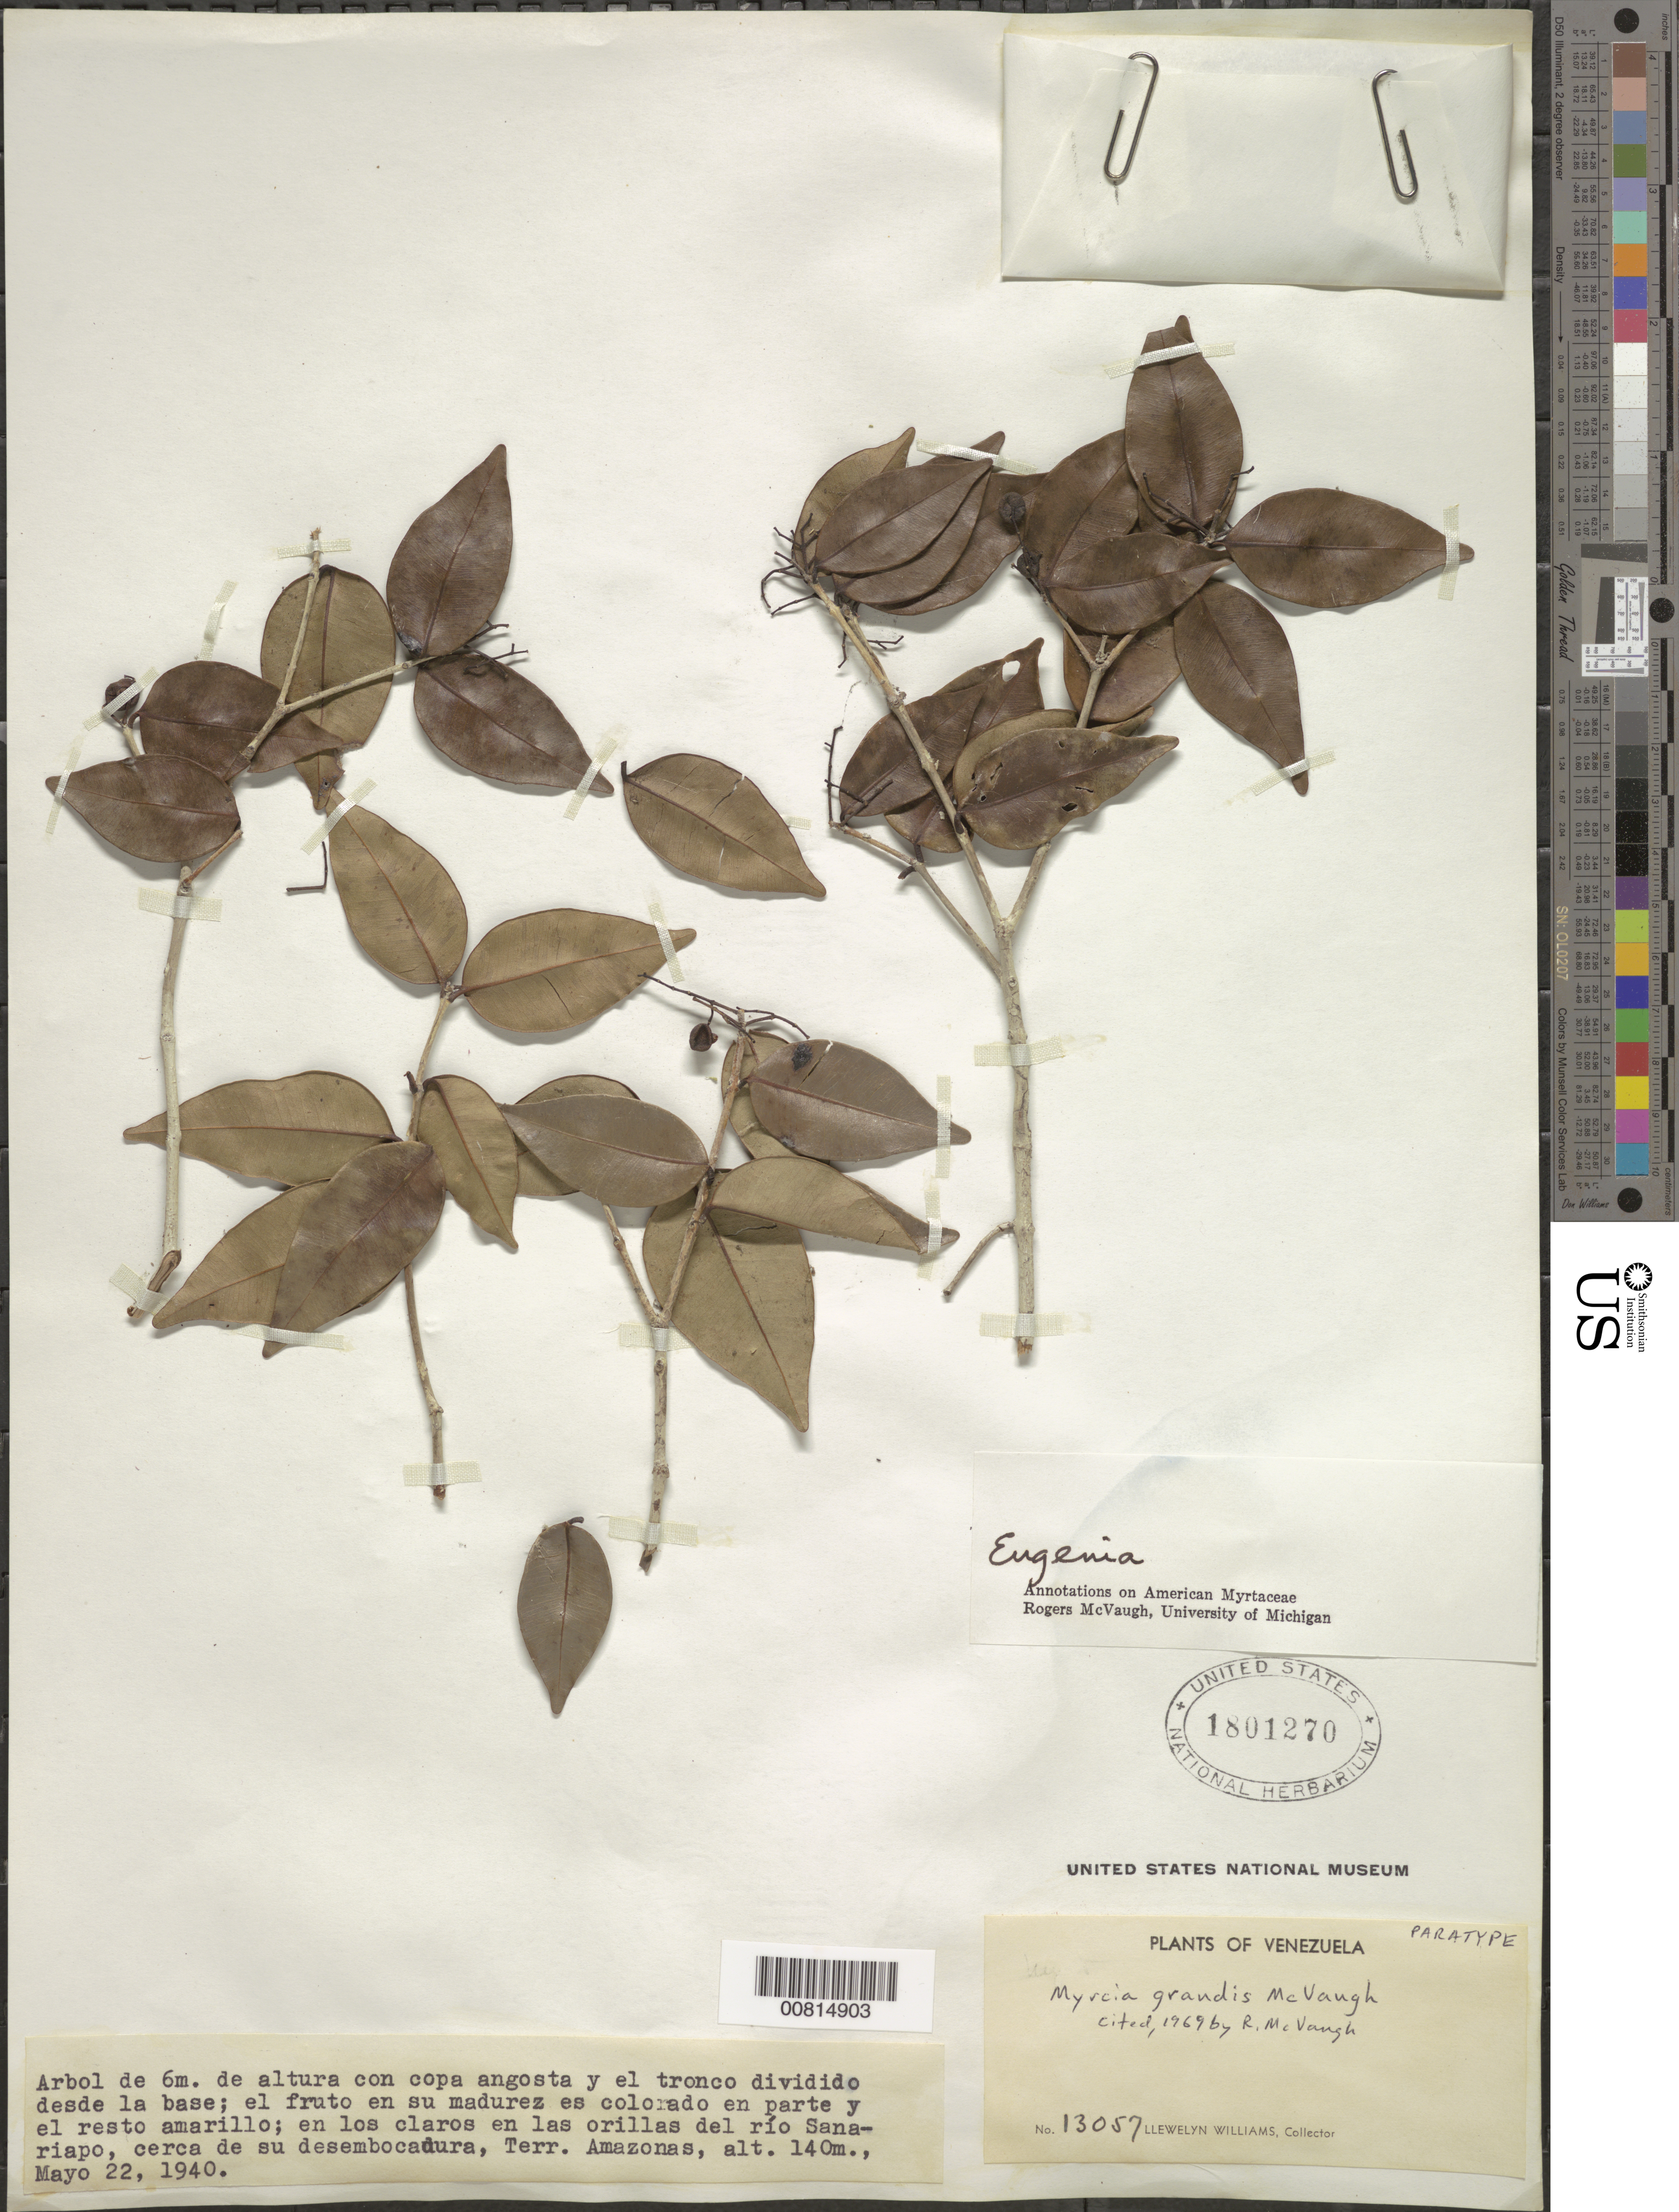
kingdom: Plantae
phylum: Tracheophyta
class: Magnoliopsida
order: Myrtales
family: Myrtaceae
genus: Myrcia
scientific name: Myrcia grandis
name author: McVaugh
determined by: McVaugh, R.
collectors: Ll. Williams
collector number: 13057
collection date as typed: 22-May-40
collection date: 1940-05-22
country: Venezuela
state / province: Amazonas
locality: Río Sanariapo, cerca de su desembocadura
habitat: Claros en las roillas del rio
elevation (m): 140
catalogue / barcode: US 1801270